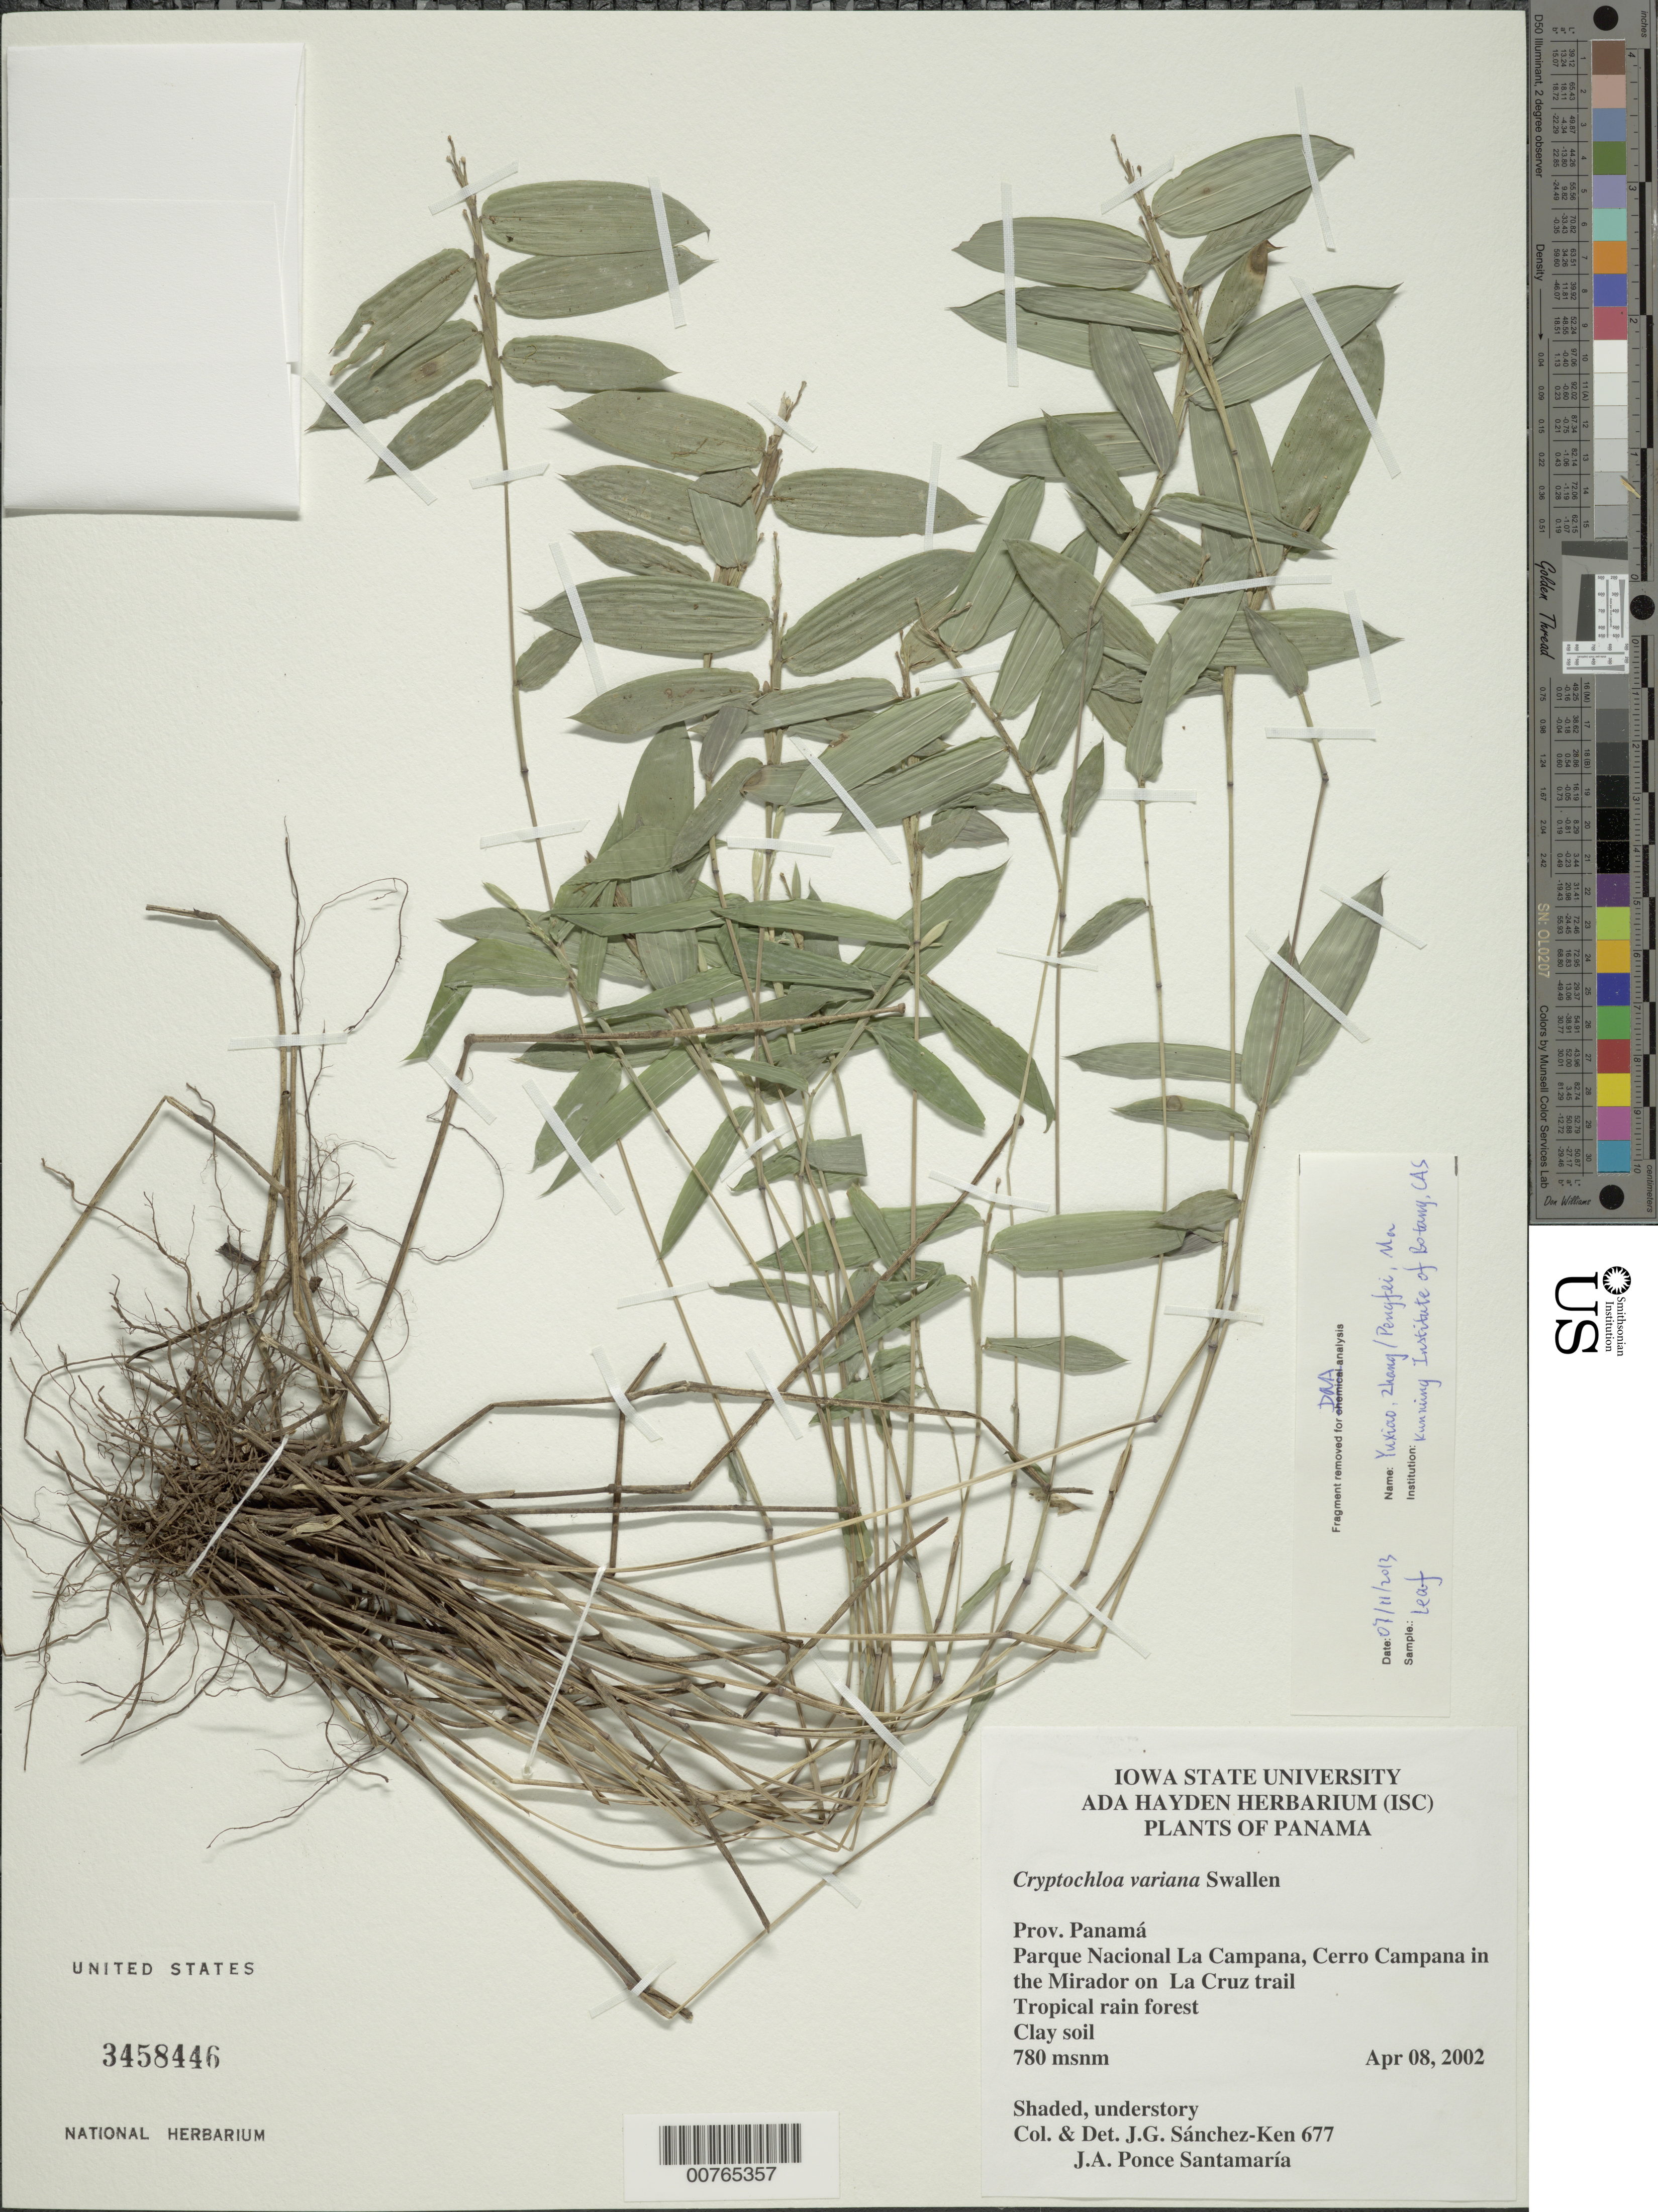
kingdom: Plantae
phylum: Tracheophyta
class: Liliopsida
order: Poales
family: Poaceae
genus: Cryptochloa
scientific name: Cryptochloa variana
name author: Swallen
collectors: J. G. Sánchez-Ken & J. Ponce Santamaria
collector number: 677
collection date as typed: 08 Apr 2002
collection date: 2002-04-08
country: Panama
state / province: Panamá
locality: Parque Nacional La Campana, Cerro Campana in the Mirador on La Cruz Trail.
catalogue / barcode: US 3458446